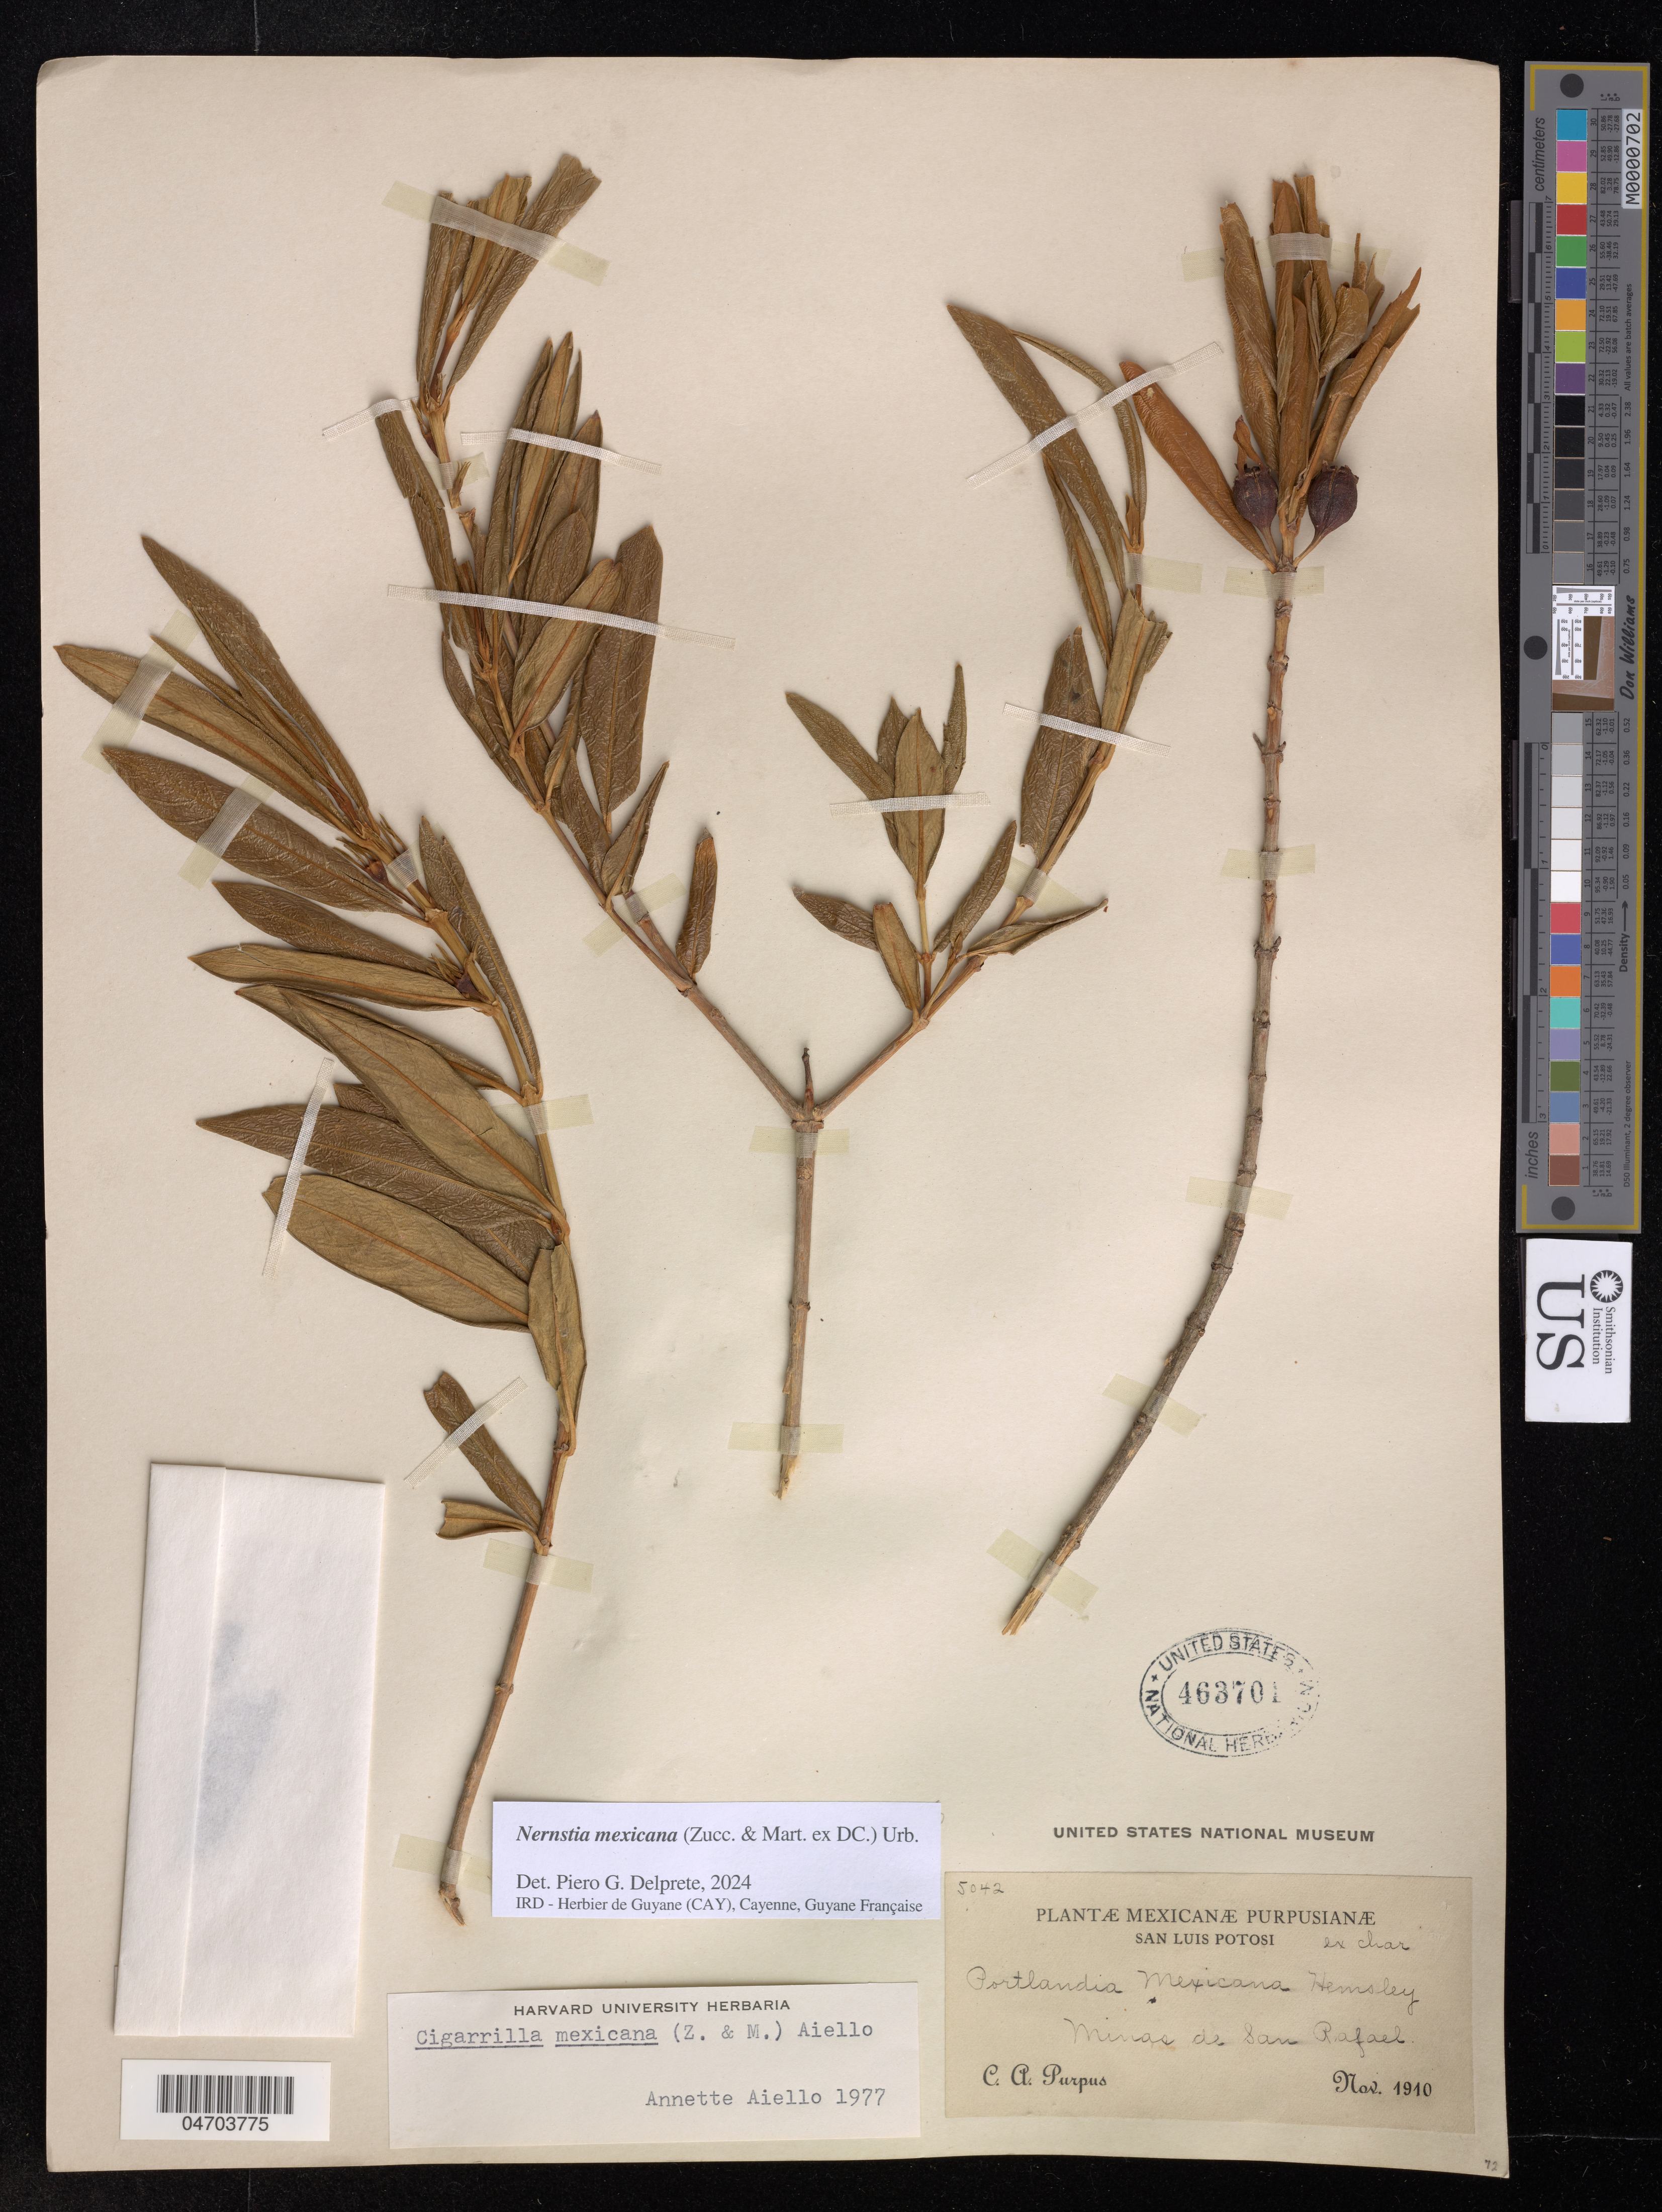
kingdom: Plantae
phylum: Tracheophyta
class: Magnoliopsida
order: Gentianales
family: Rubiaceae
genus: Nernstia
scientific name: Nernstia mexicana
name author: Urb.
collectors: C. Purpus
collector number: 5042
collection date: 1910-11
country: Mexico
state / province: San Luis Potosí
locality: Minas de San Rafael.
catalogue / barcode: US 463701